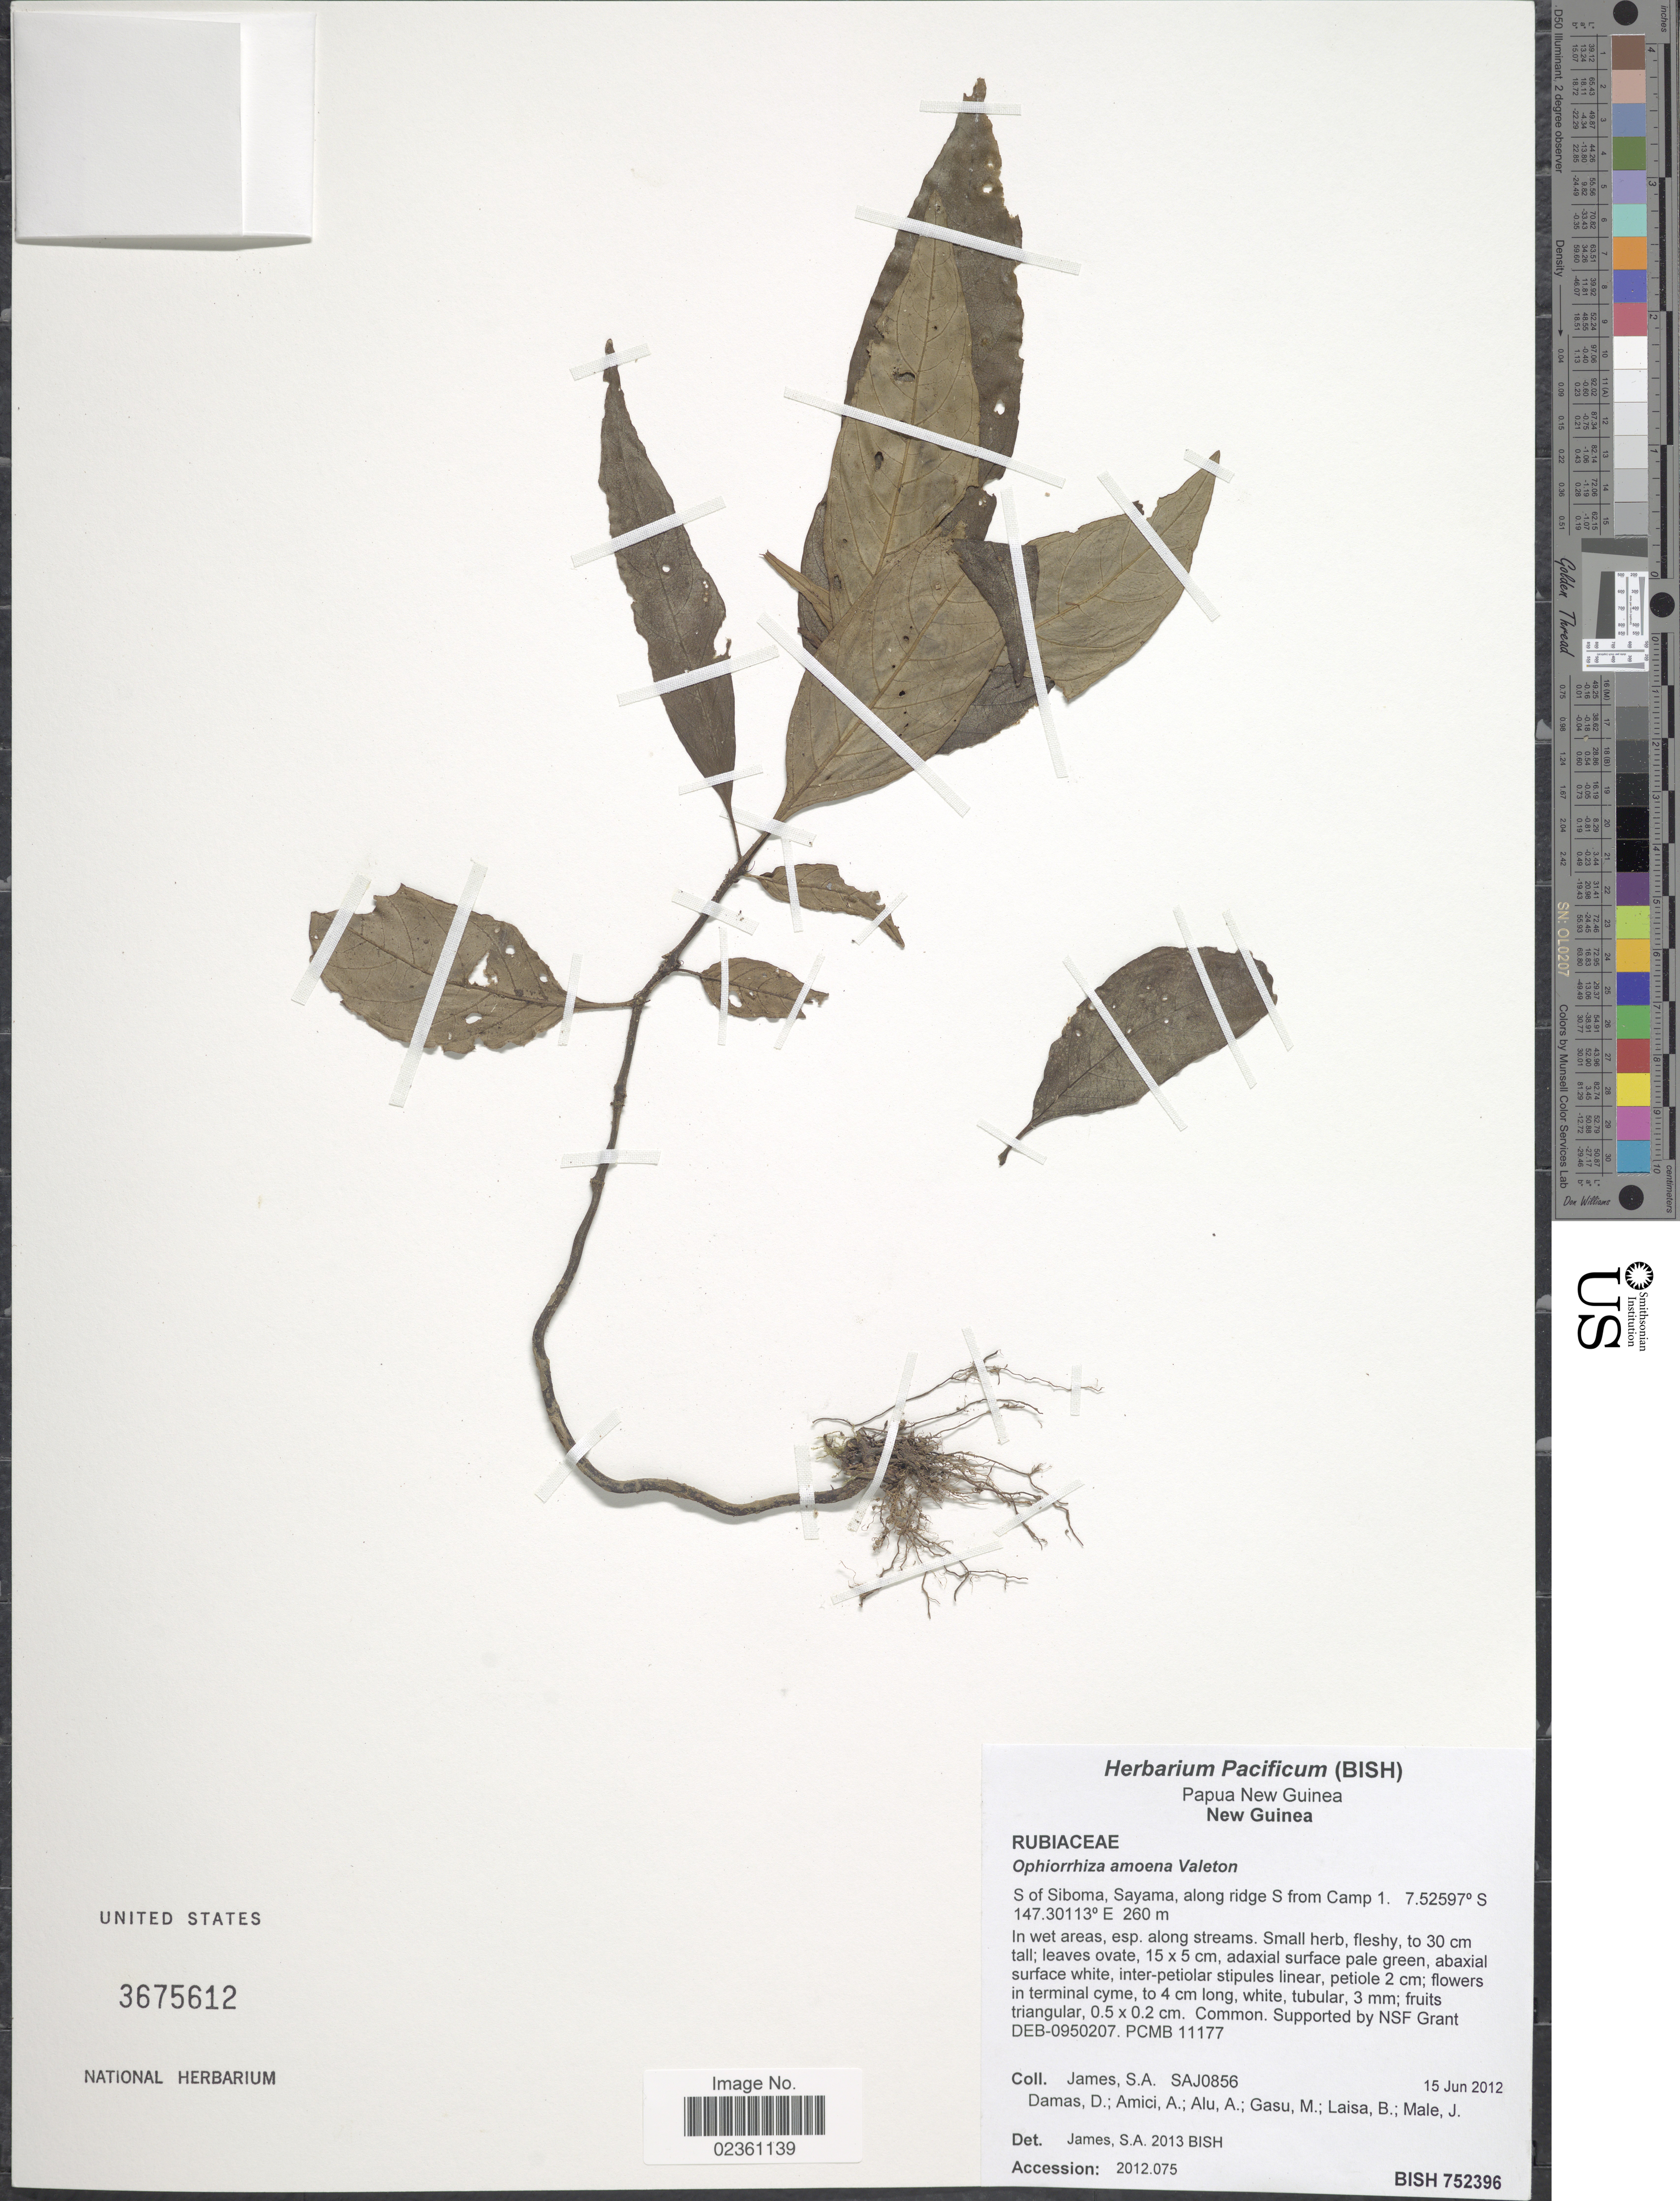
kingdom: Plantae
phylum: Tracheophyta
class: Magnoliopsida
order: Gentianales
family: Rubiaceae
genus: Ophiorrhiza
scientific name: Ophiorrhiza amoena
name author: Valeton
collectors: S. James, D. Damas, A. Amici, A. Alu & et al.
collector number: SAJ0856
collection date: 2012-06-15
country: Papua New Guinea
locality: New Guinea, S of Siboma, Sayama, along ridge S from Camp 1, In wet areas, esp. along streams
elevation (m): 260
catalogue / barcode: US 3675612